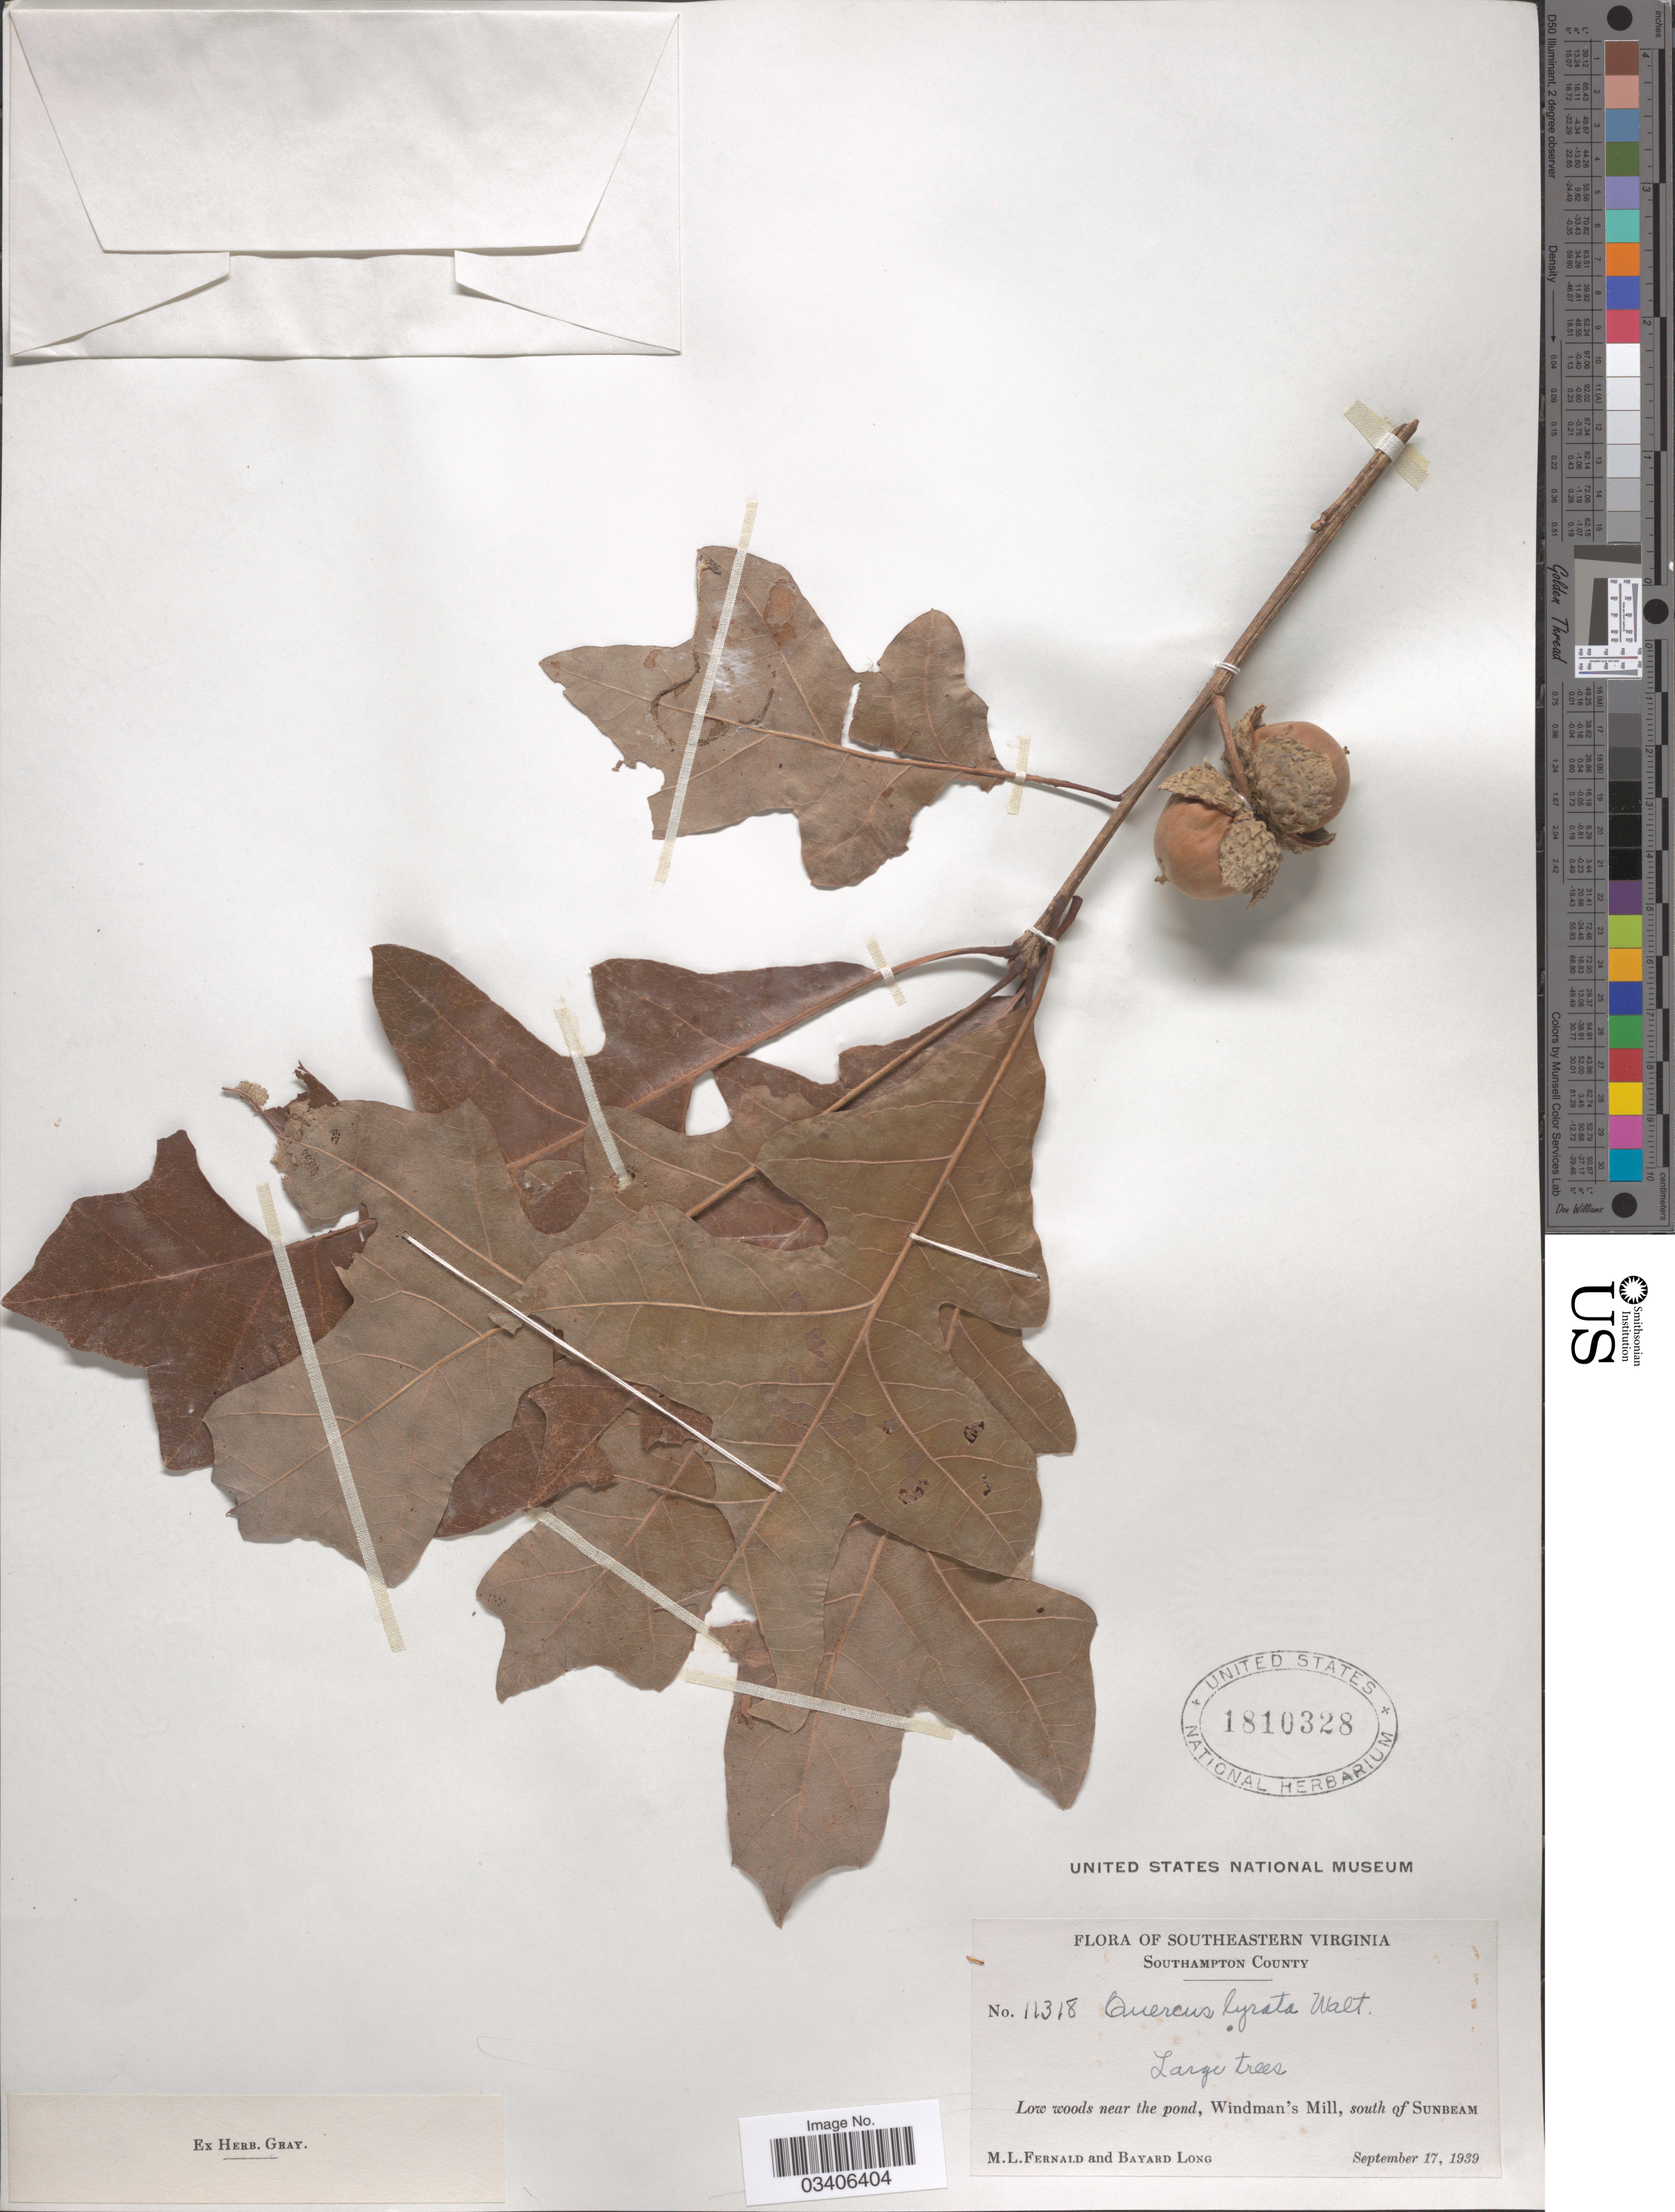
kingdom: Plantae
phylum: Tracheophyta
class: Magnoliopsida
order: Fagales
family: Fagaceae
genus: Quercus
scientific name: Quercus lyrata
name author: Walter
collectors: M. L. Fernald & B. Long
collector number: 11318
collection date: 1939-09-17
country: United States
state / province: Virginia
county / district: Southampton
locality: Southeastern Virginia. Southampton County. Low woods near the pond, Windman's Mill, south of Sunbeam.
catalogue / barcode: US 1810328